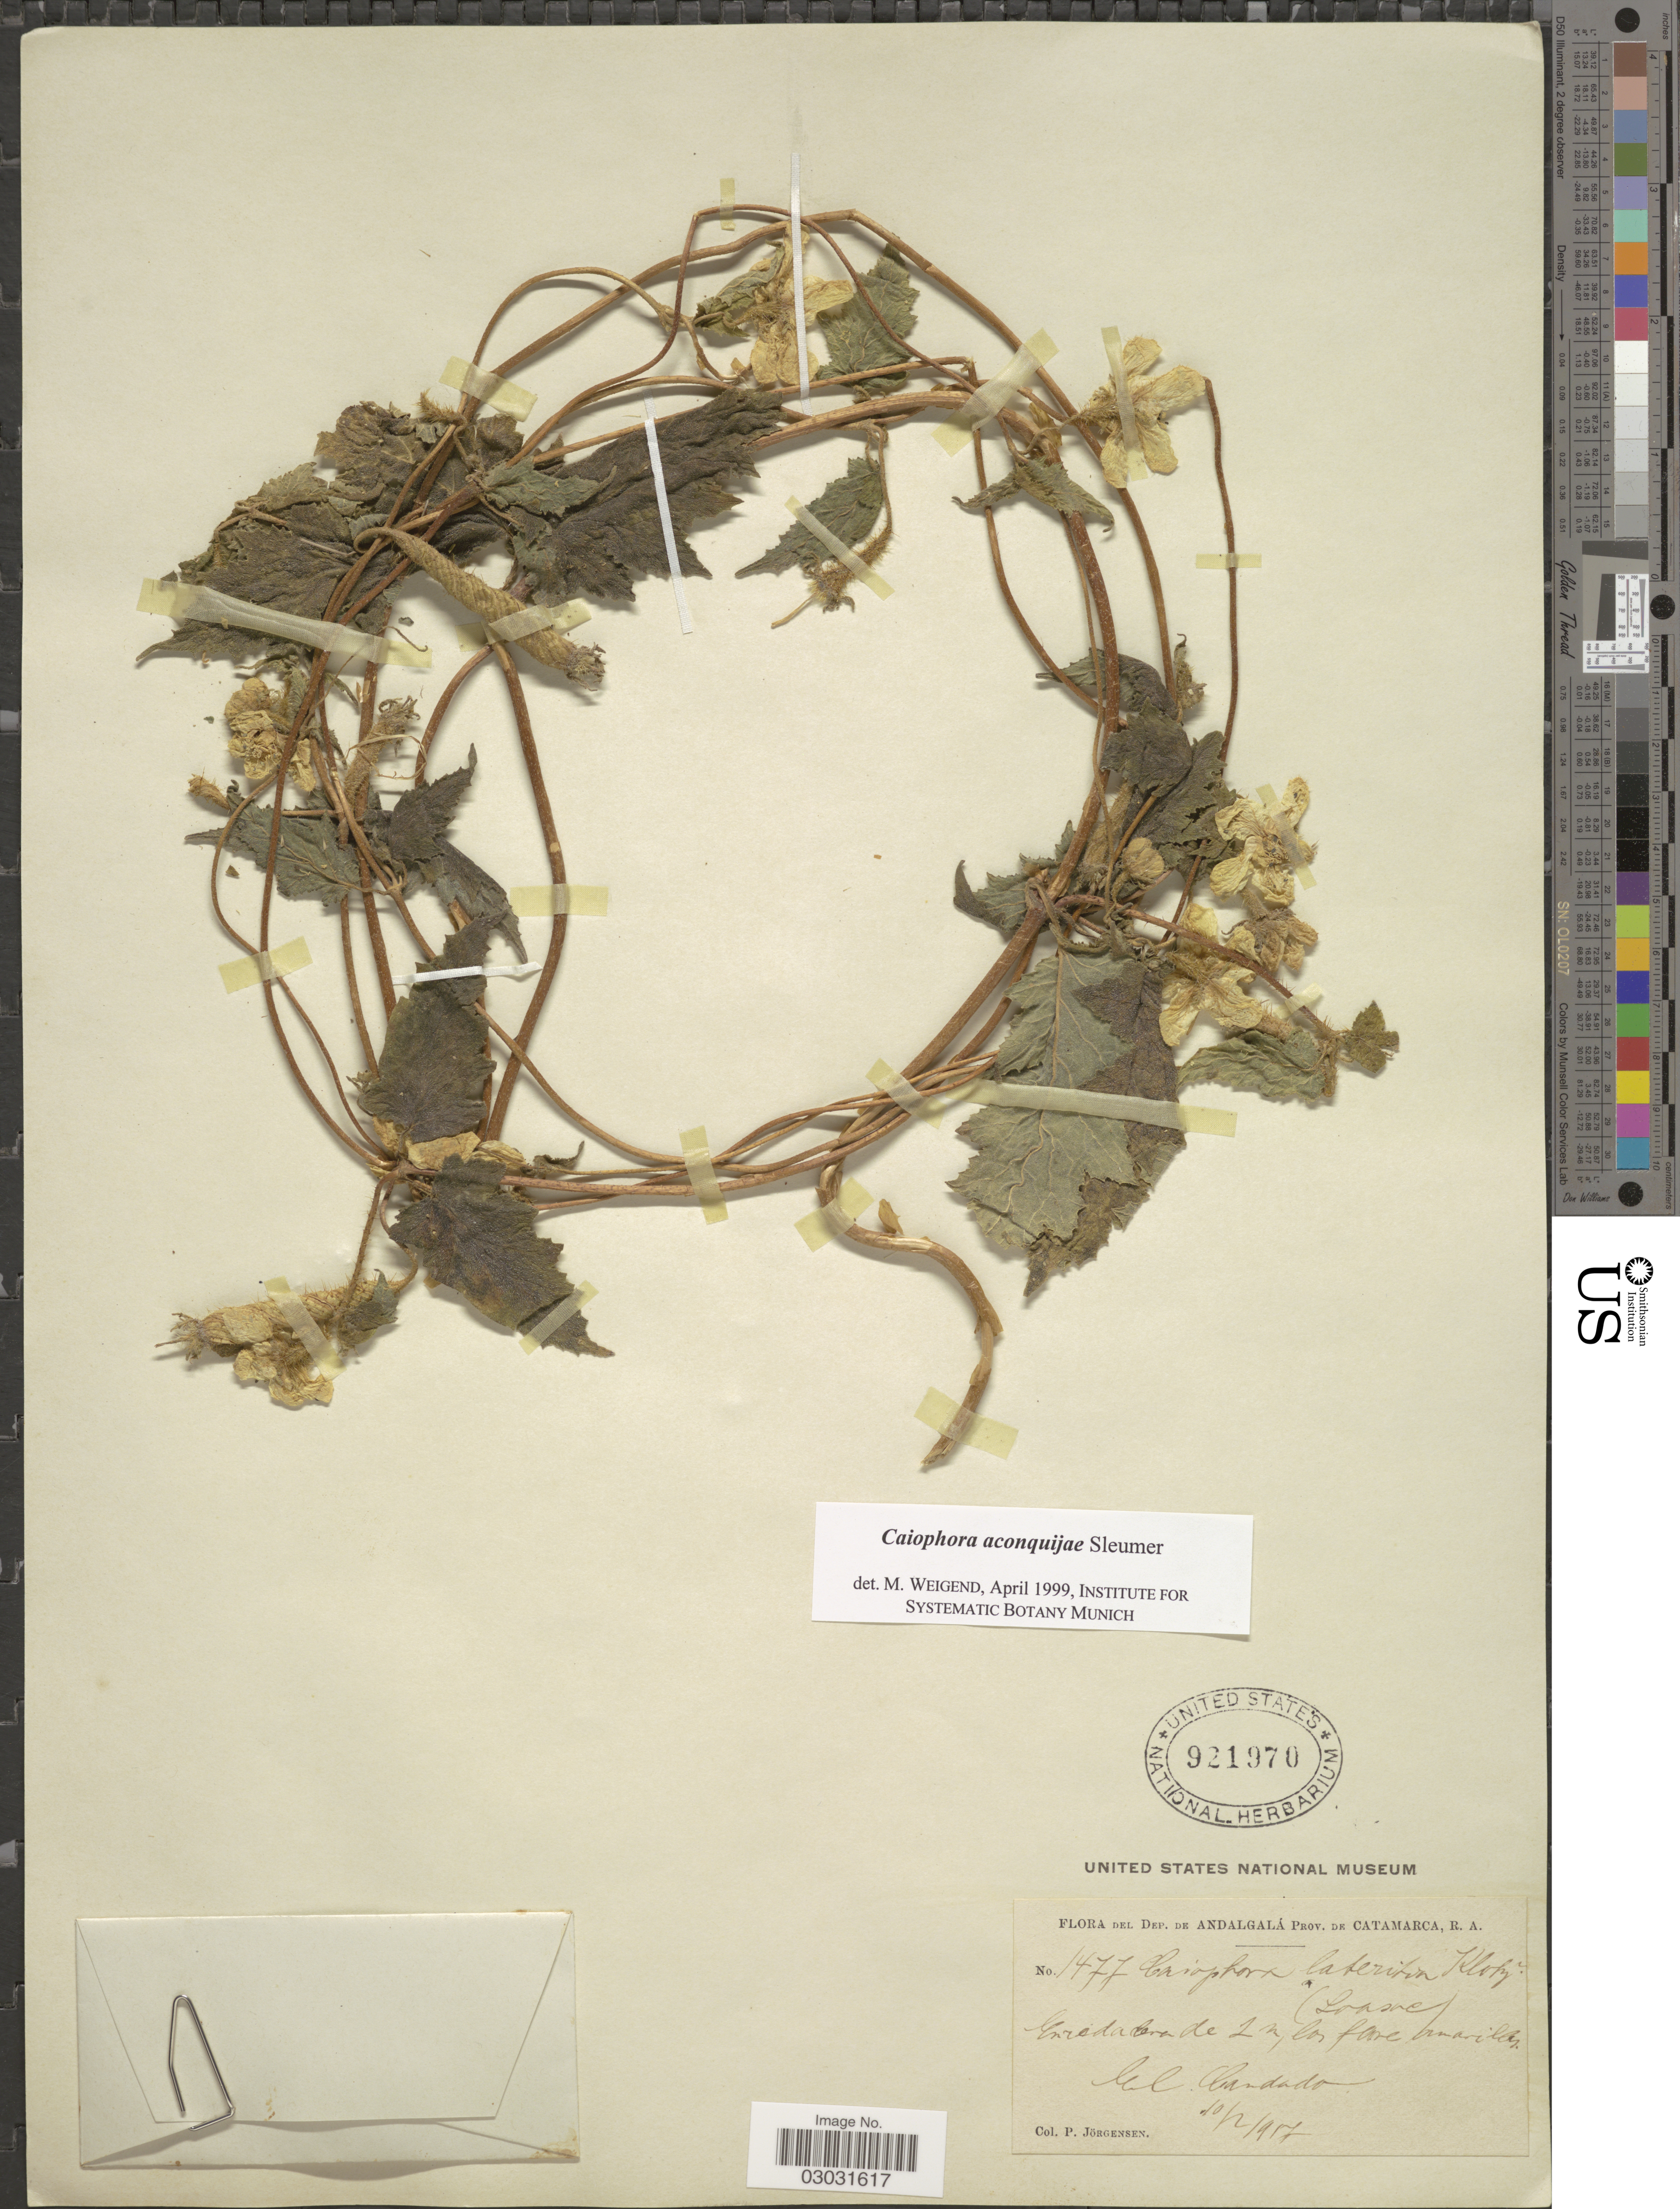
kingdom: Plantae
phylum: Tracheophyta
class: Magnoliopsida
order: Cornales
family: Loasaceae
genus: Caiophora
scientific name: Caiophora aconquijae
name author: Sleumer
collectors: P. Jörgensen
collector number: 1477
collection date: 1917-02-10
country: Argentina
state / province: Catamarca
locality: Dep. de Andalgalá, Prov. de Caramarca.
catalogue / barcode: US 921970